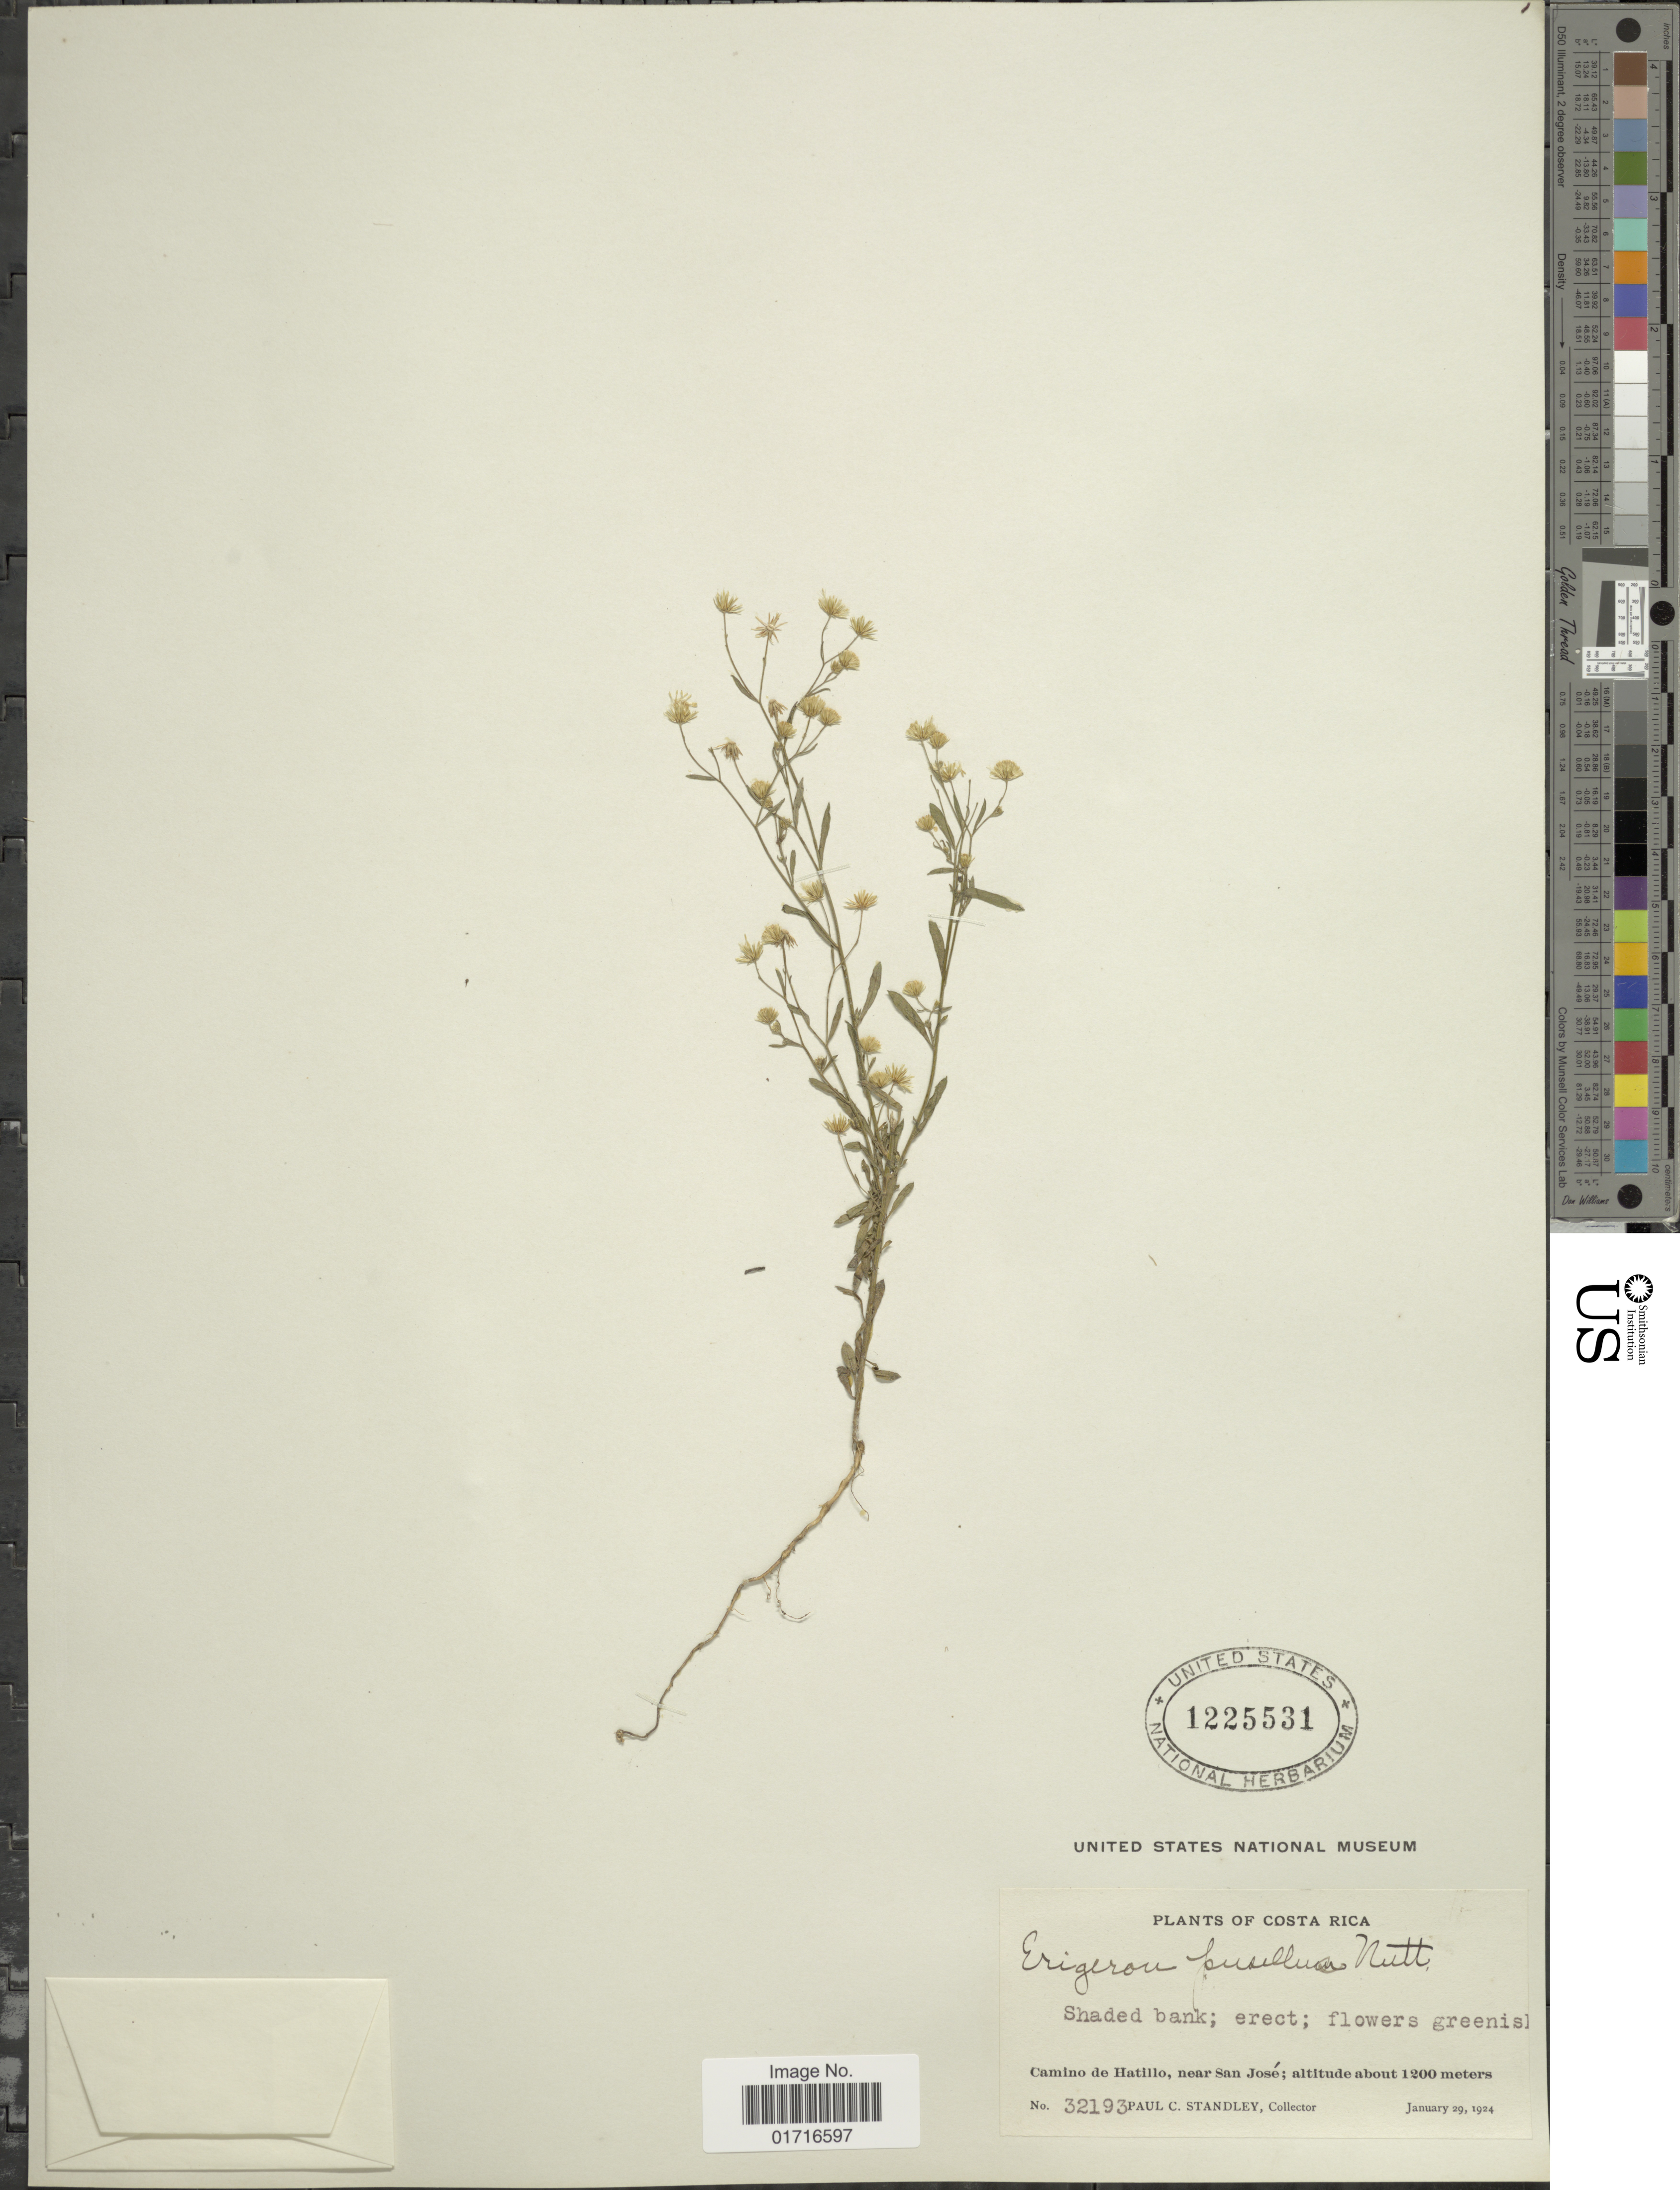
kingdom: Plantae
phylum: Tracheophyta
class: Magnoliopsida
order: Asterales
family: Asteraceae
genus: Conyza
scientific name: Conyza pusilla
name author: Houtt.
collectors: P. C. Standley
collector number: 32193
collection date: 1924-01-29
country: Puerto Rico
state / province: Hatillo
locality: Camino de Hatillo, near San Jose.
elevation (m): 1200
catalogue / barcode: US 1225531